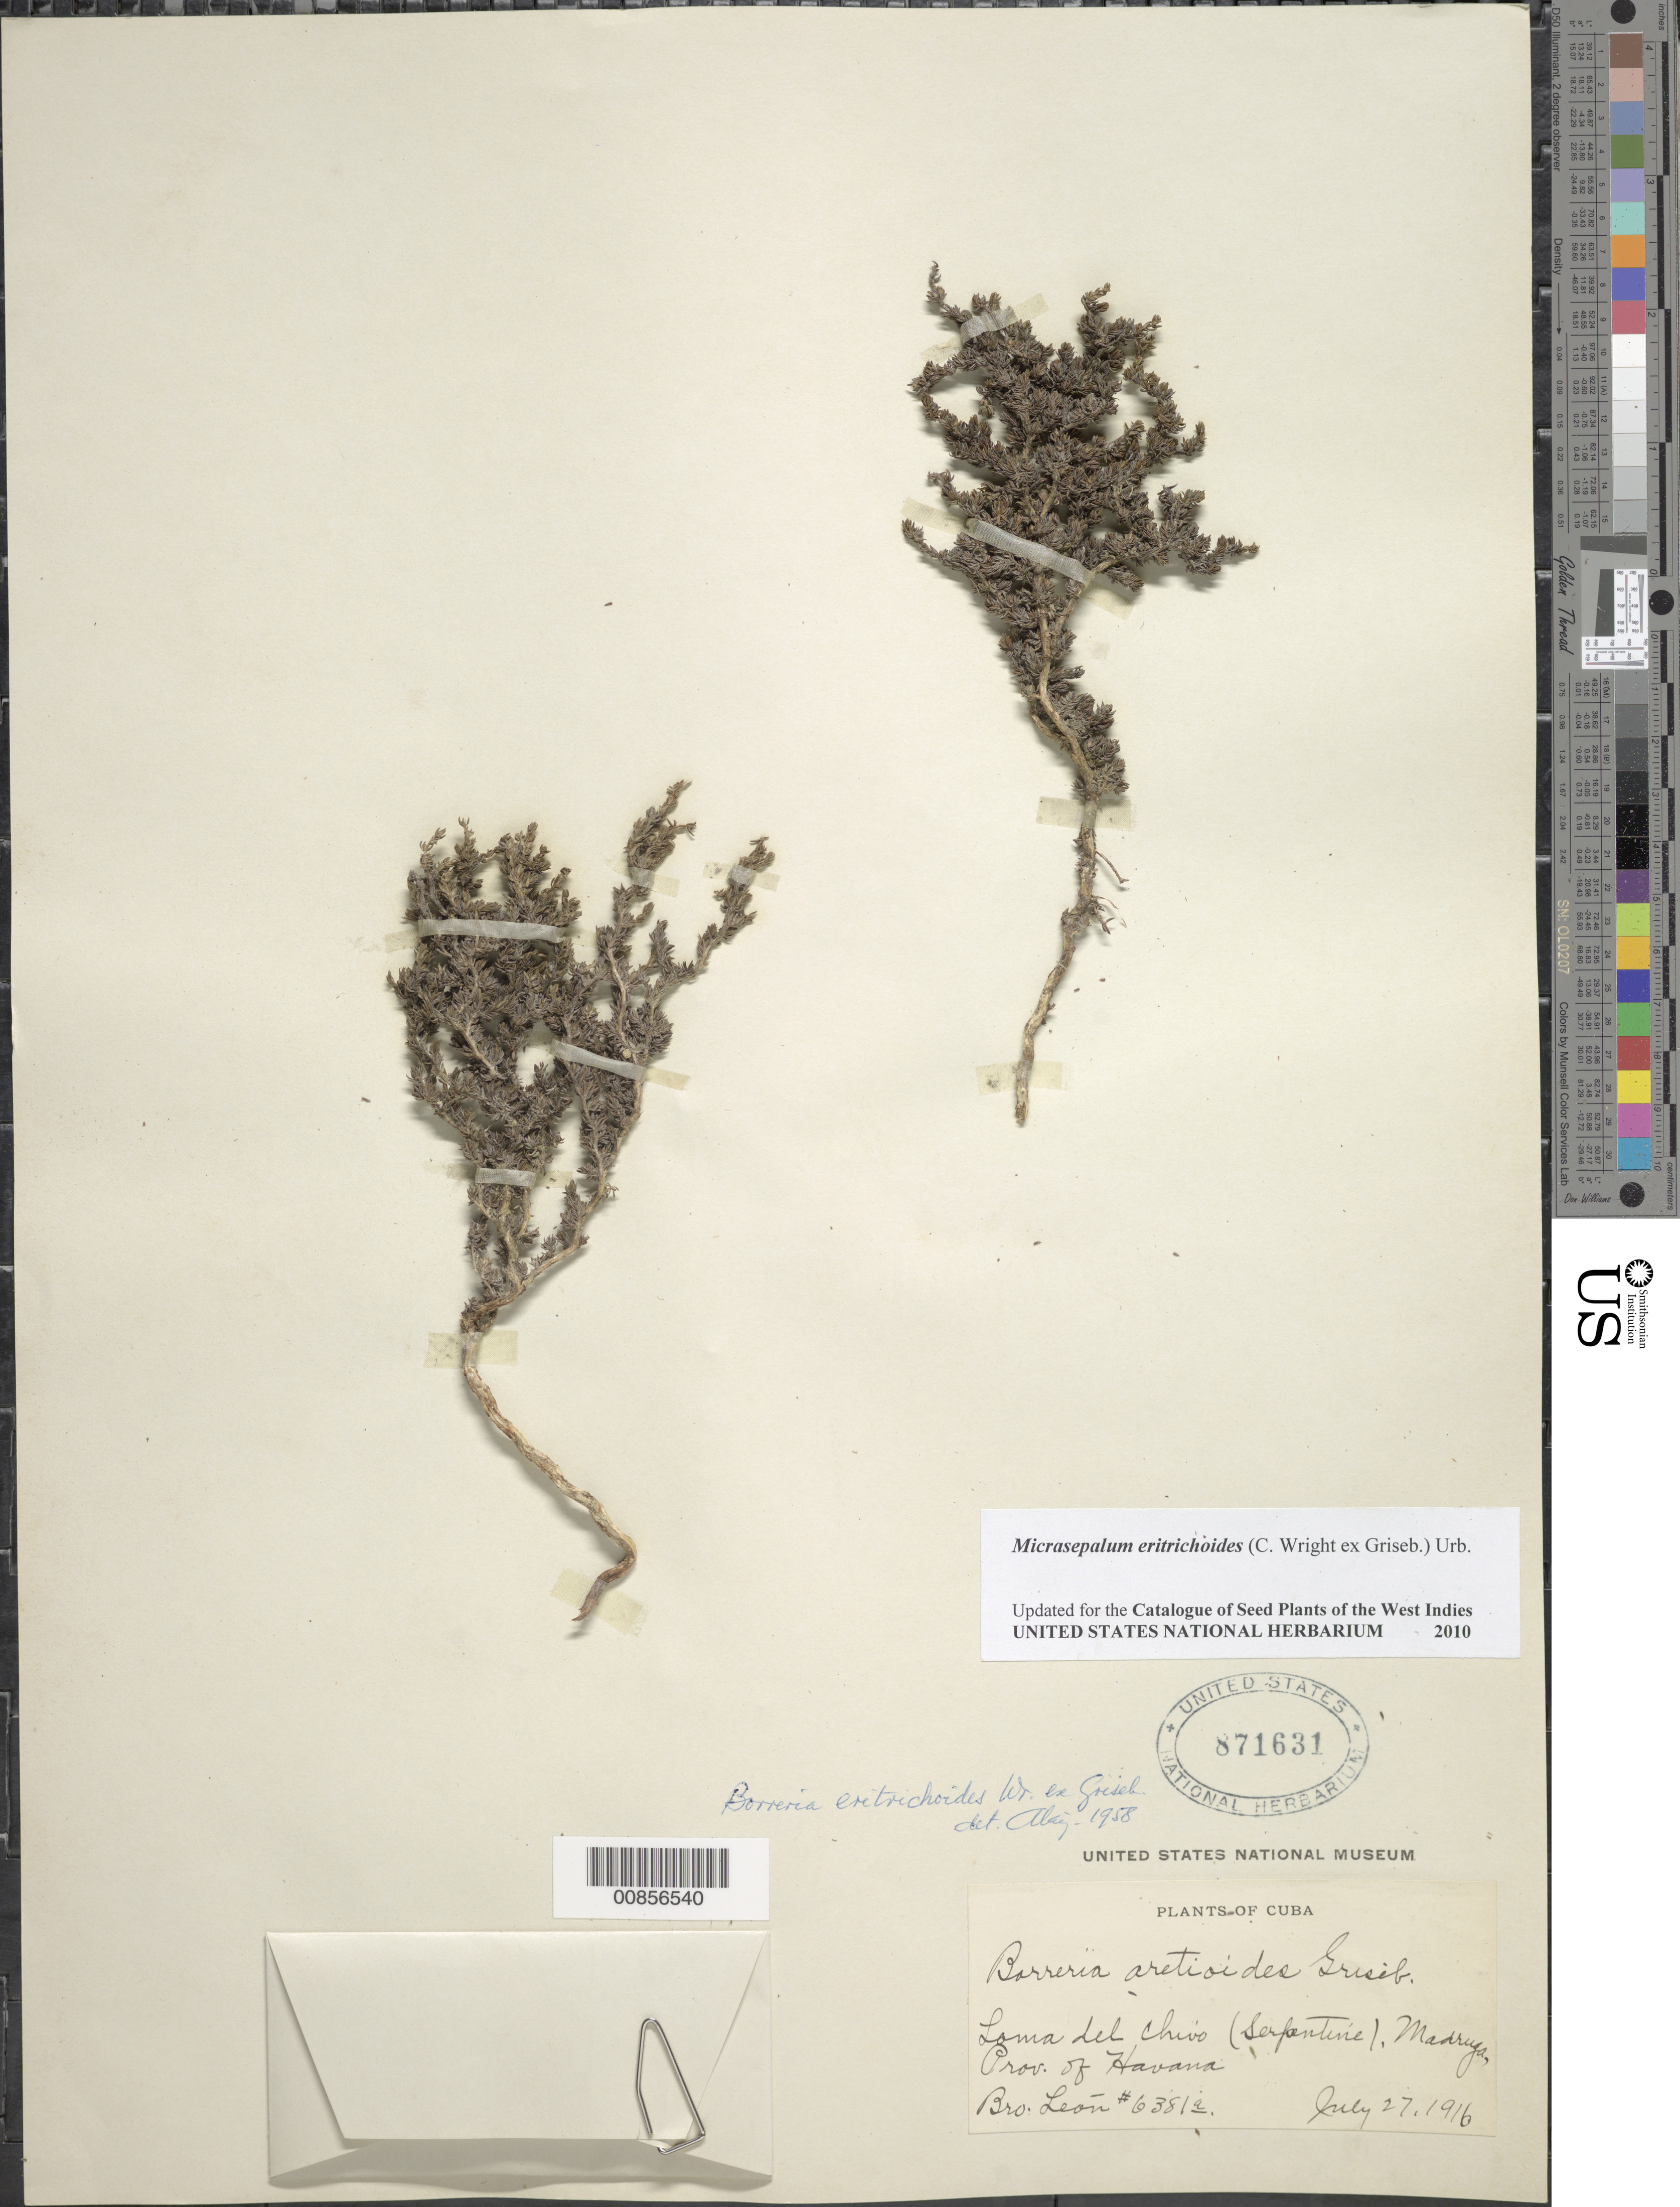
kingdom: Plantae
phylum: Tracheophyta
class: Magnoliopsida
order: Gentianales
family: Rubiaceae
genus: Micrasepalum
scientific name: Micrasepalum eritrichoides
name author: (C. Wright ex Griseb.) Urb.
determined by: Liogier, Alain H.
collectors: Bro. León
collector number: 6381a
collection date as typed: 27 Jul 1916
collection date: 1916-07-27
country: Cuba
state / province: La Habana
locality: Loma del Chivo, Maruga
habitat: Serpentine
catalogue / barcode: US 871631